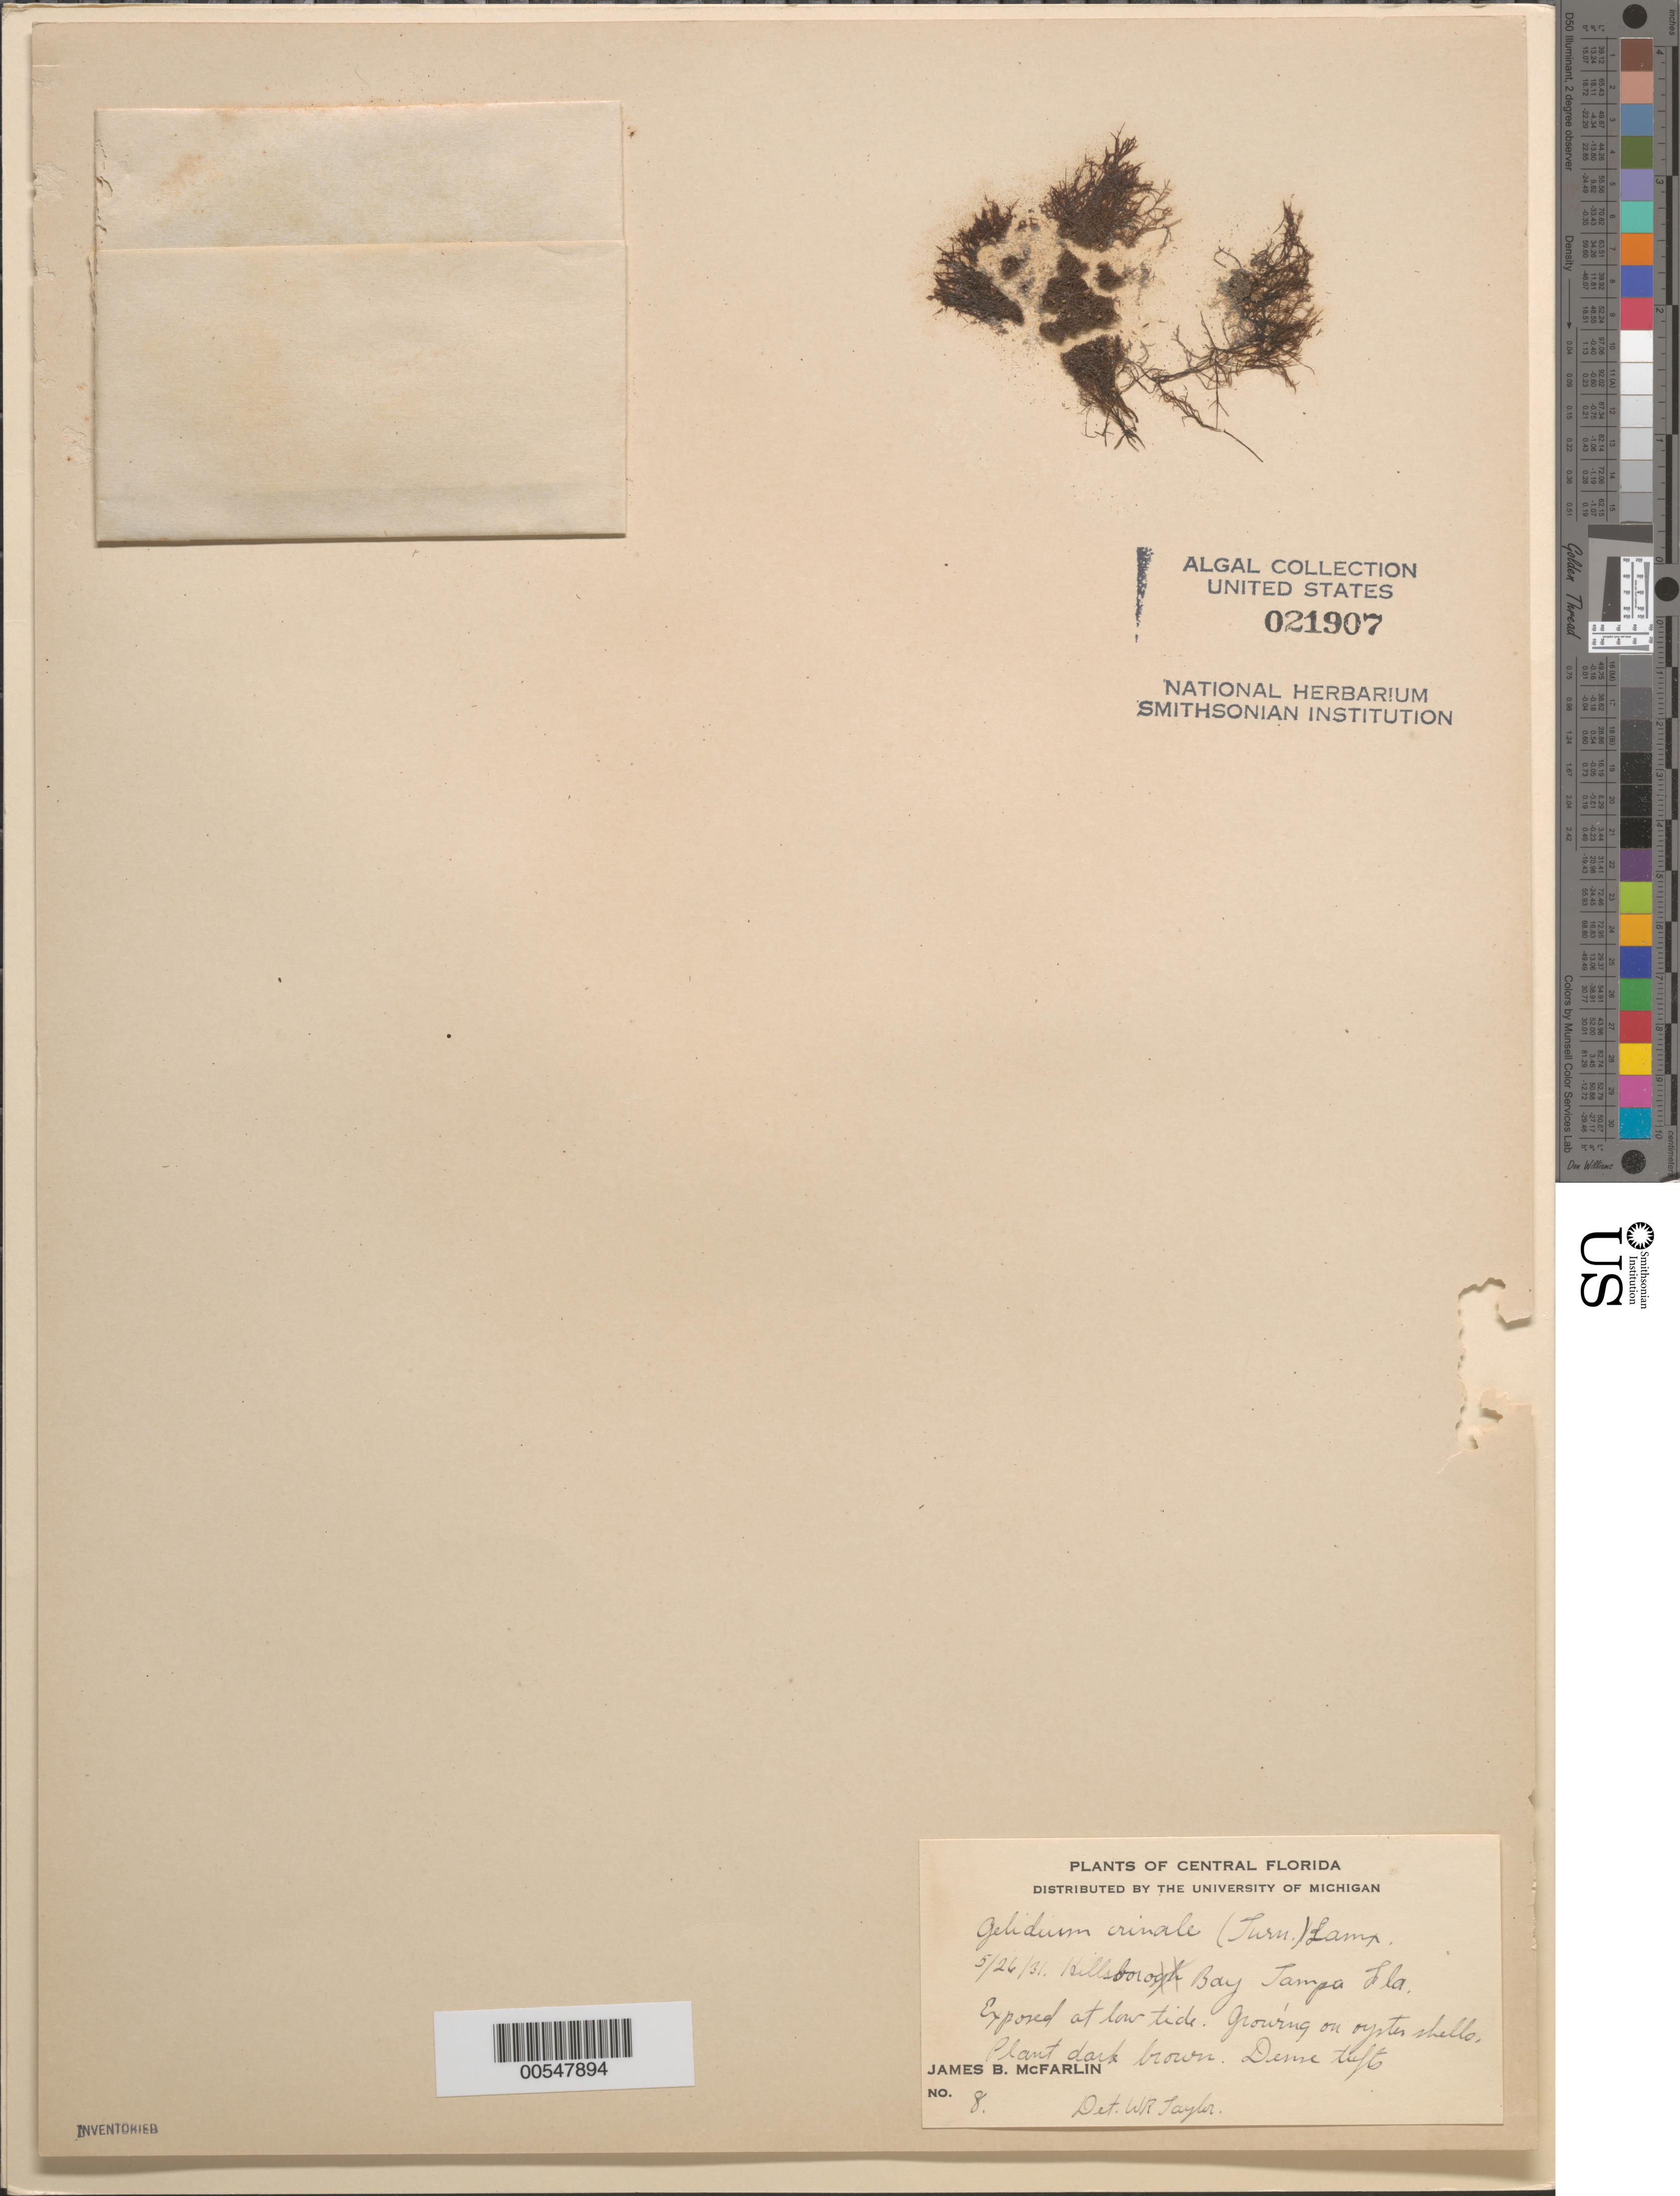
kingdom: Plantae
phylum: Rhodophyta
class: Florideophyceae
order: Gelidiales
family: Gelidiaceae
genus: Gelidium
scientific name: Gelidium crinale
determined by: Taylor, William R.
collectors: J. McFarlin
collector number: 8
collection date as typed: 26 May 1931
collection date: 1931-05-26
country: United States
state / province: Florida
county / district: Hillsborough County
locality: Hillsborough Bay, Tampa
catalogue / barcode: US 21907